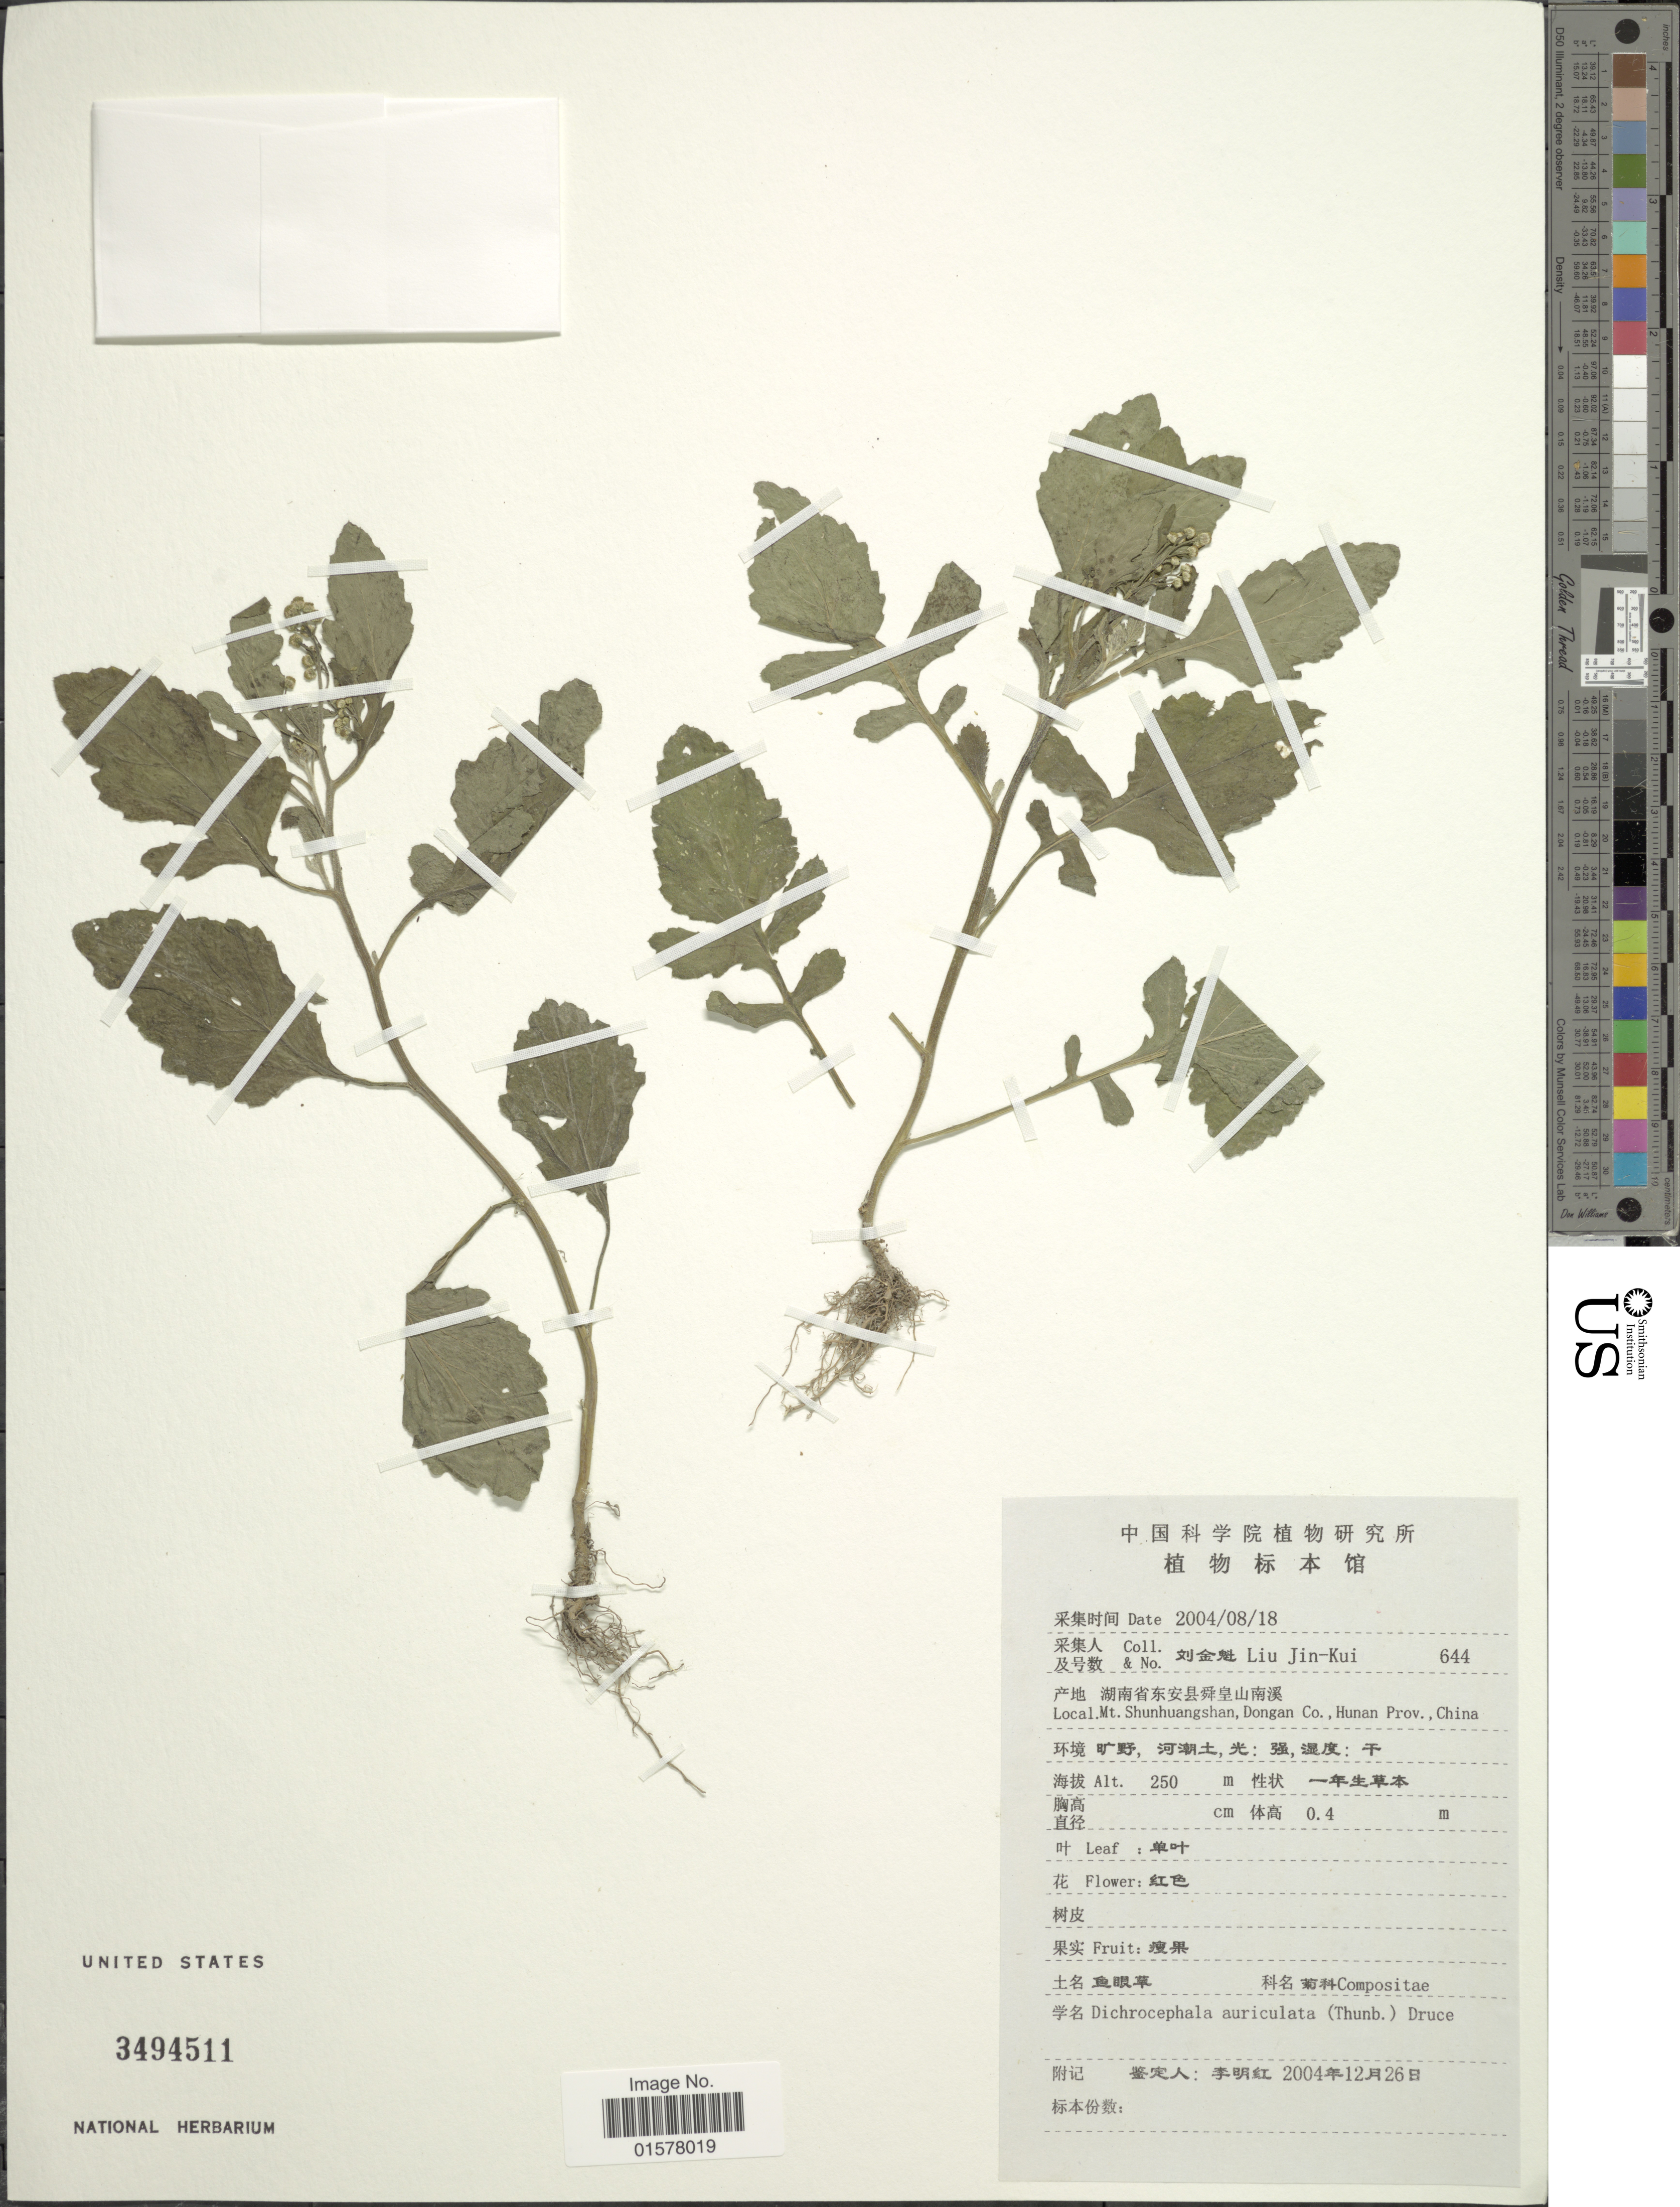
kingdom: Plantae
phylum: Tracheophyta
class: Magnoliopsida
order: Asterales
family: Asteraceae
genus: Dichrocephala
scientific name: Dichrocephala auriculata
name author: (Thunb.) Druce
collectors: Liu Jin-Kui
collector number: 644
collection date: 2004-08-18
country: China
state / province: Hunan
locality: Mt. Shunhuangshan, Dongan Co., Hunan Prov., China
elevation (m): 250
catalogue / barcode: US 3494511